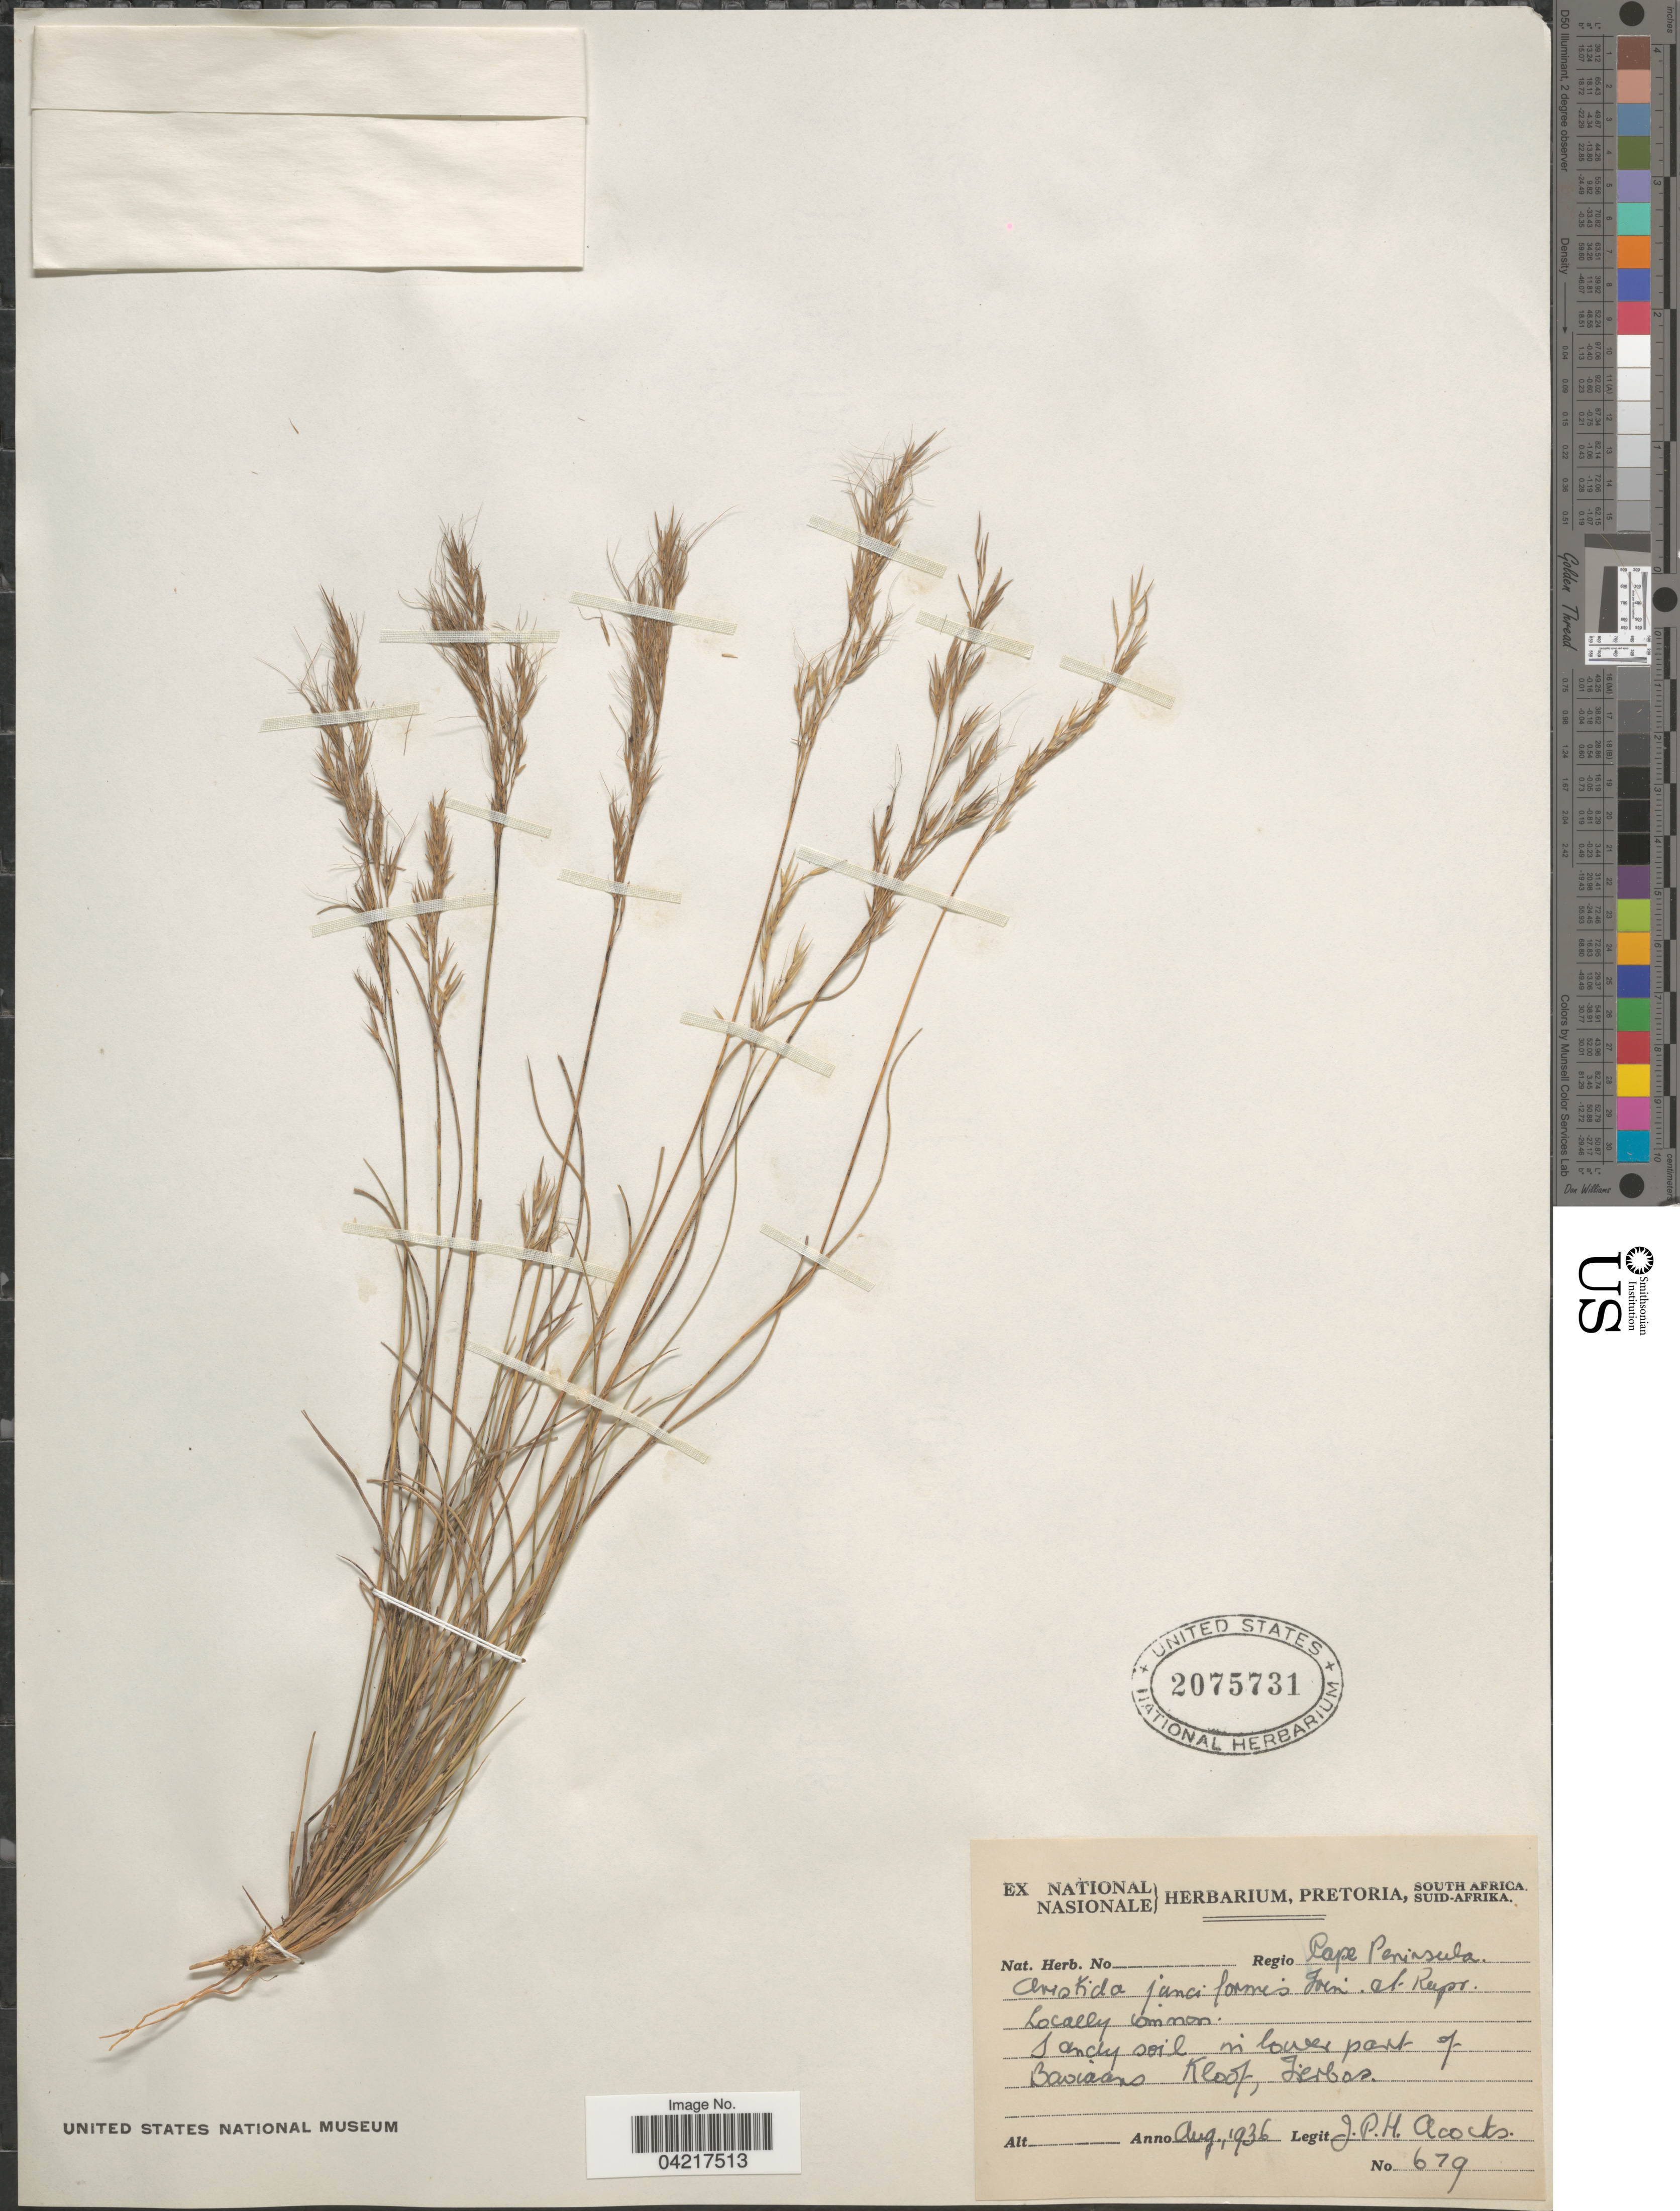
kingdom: Plantae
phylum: Tracheophyta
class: Liliopsida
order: Poales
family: Poaceae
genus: Aristida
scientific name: Aristida junciformis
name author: Trin. & Rupr.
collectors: J. P. Acocks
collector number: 679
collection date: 1936-08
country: South Africa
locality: Regio Cape Peninsula. Sandy soil in lower part of Baviaans Kloof, Jerbas.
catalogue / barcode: US 2075731